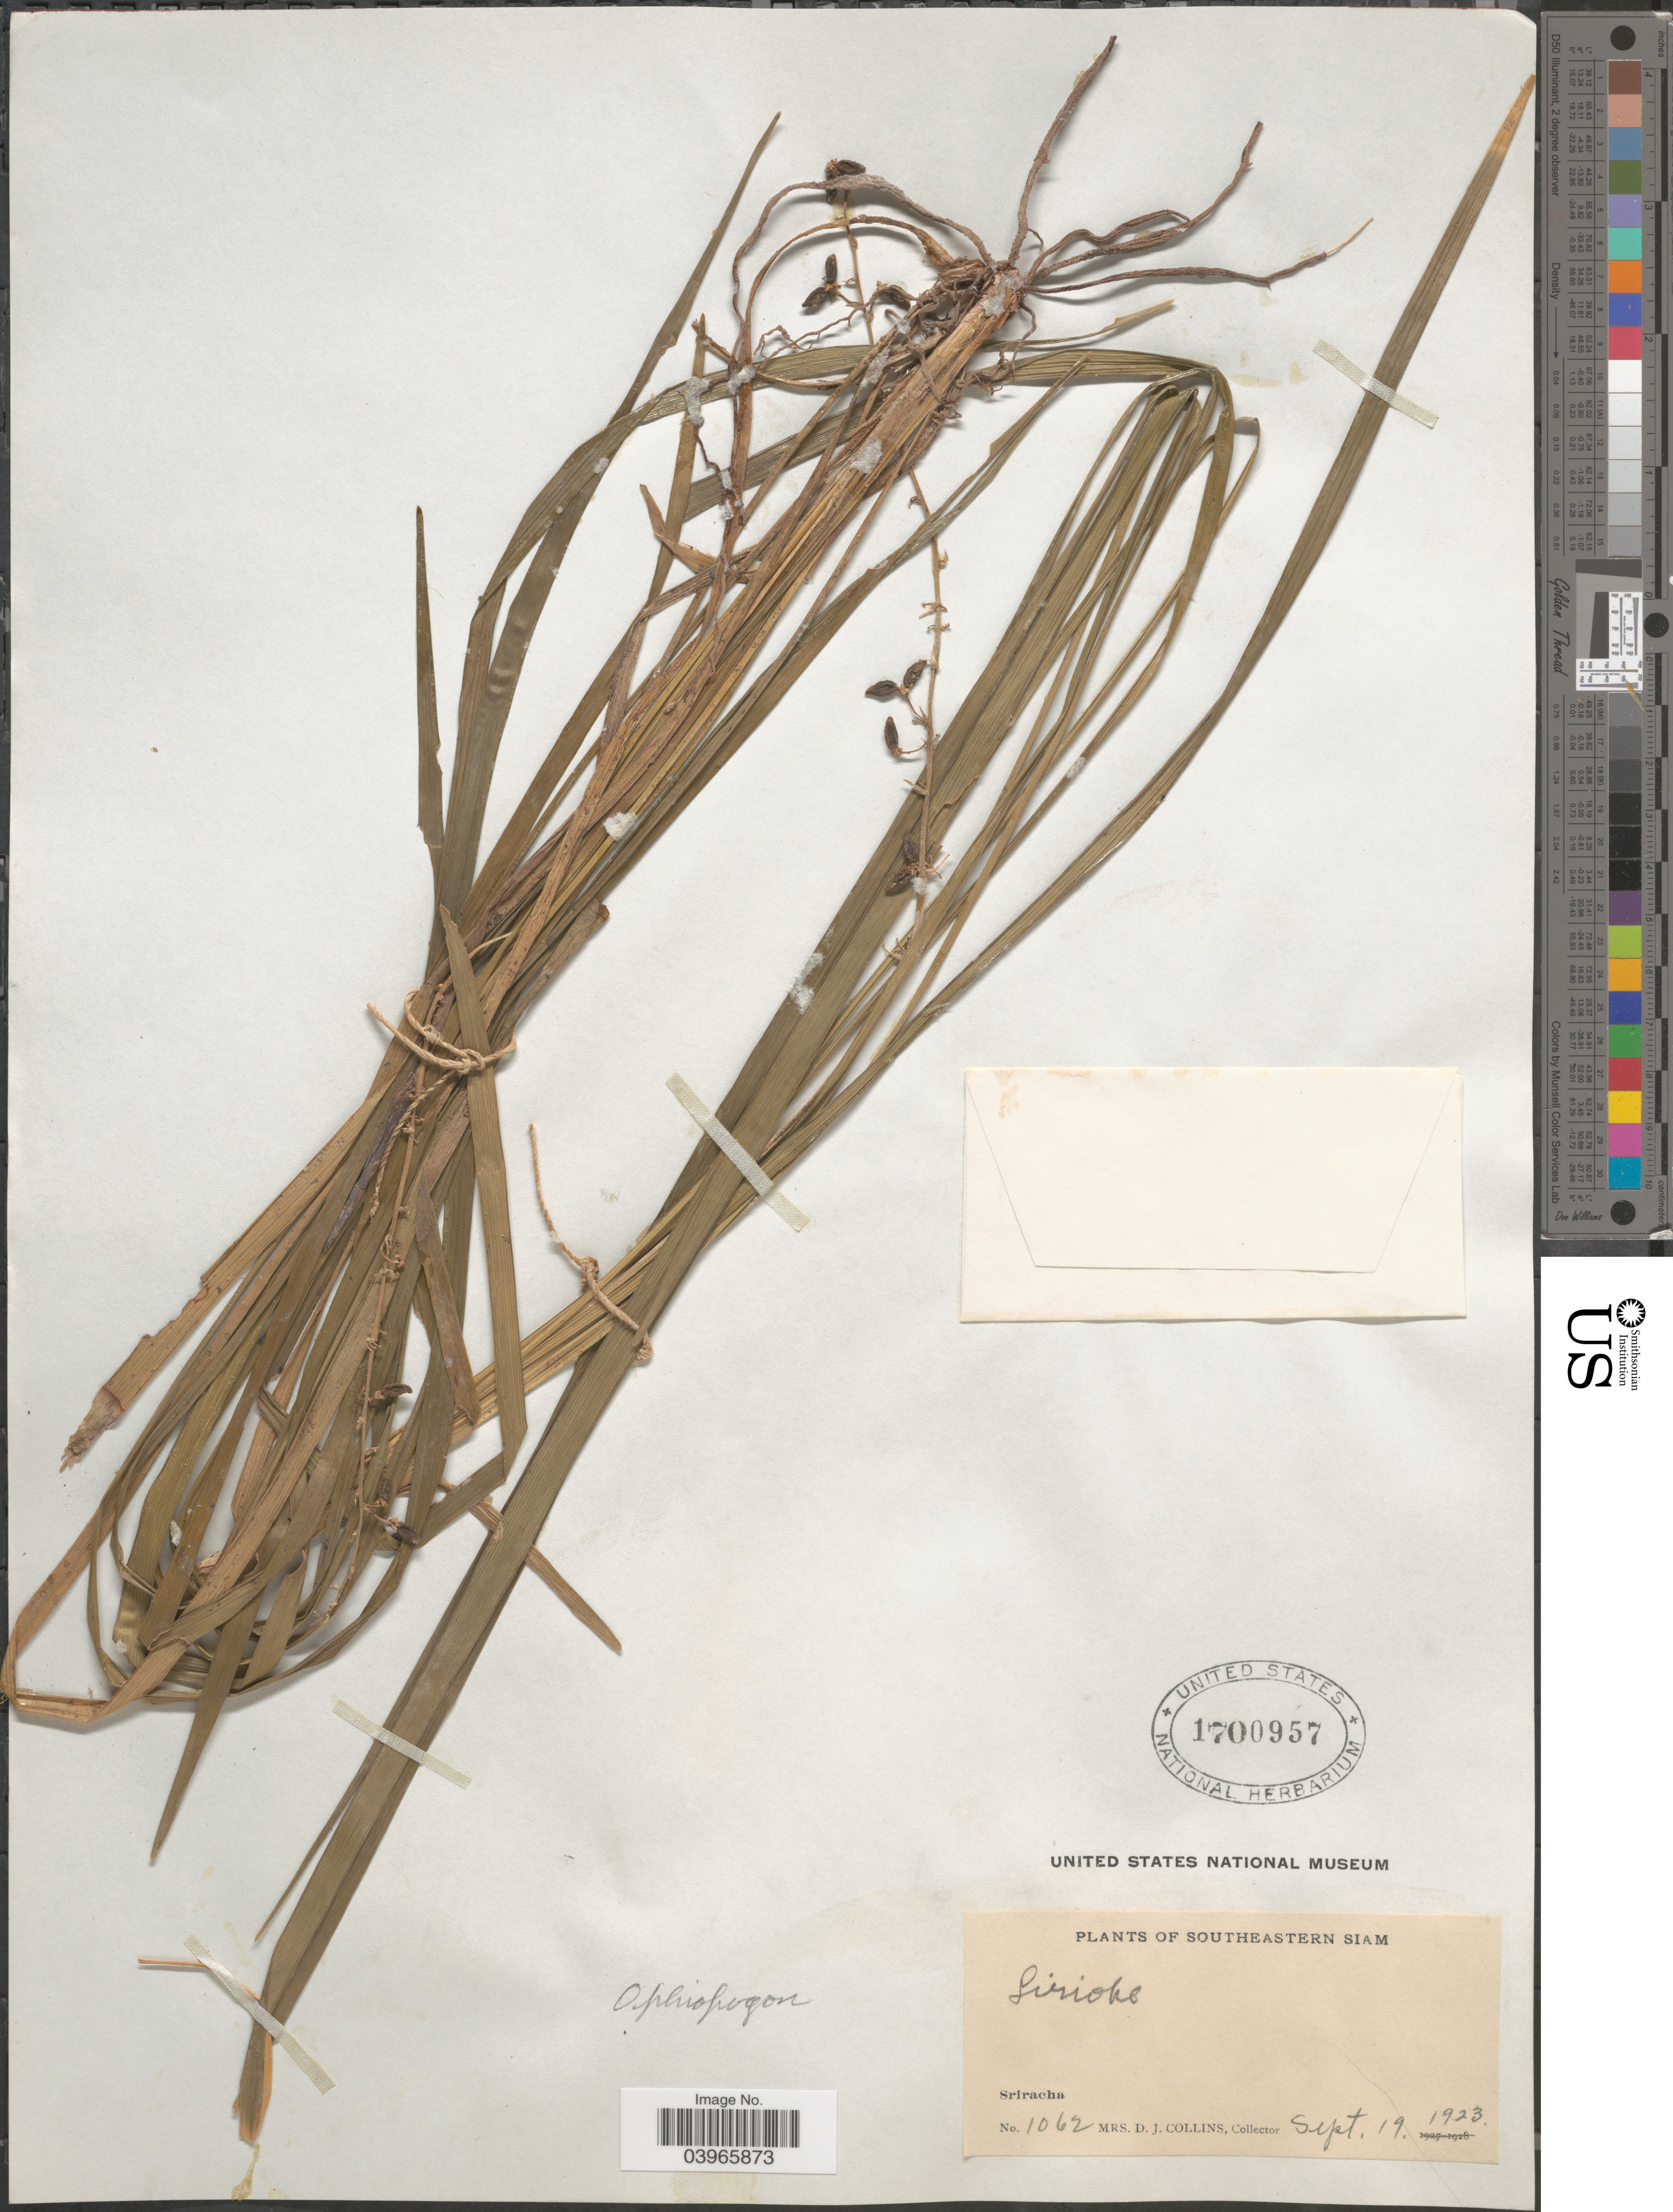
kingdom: Plantae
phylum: Tracheophyta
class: Liliopsida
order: Asparagales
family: Asparagaceae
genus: Ophiopogon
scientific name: Ophiopogon sp.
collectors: Mrs. D. J. Collins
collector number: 1062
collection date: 1923-09-19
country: Thailand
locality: Southeastern Siam. Sriracha.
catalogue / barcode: US 1700957